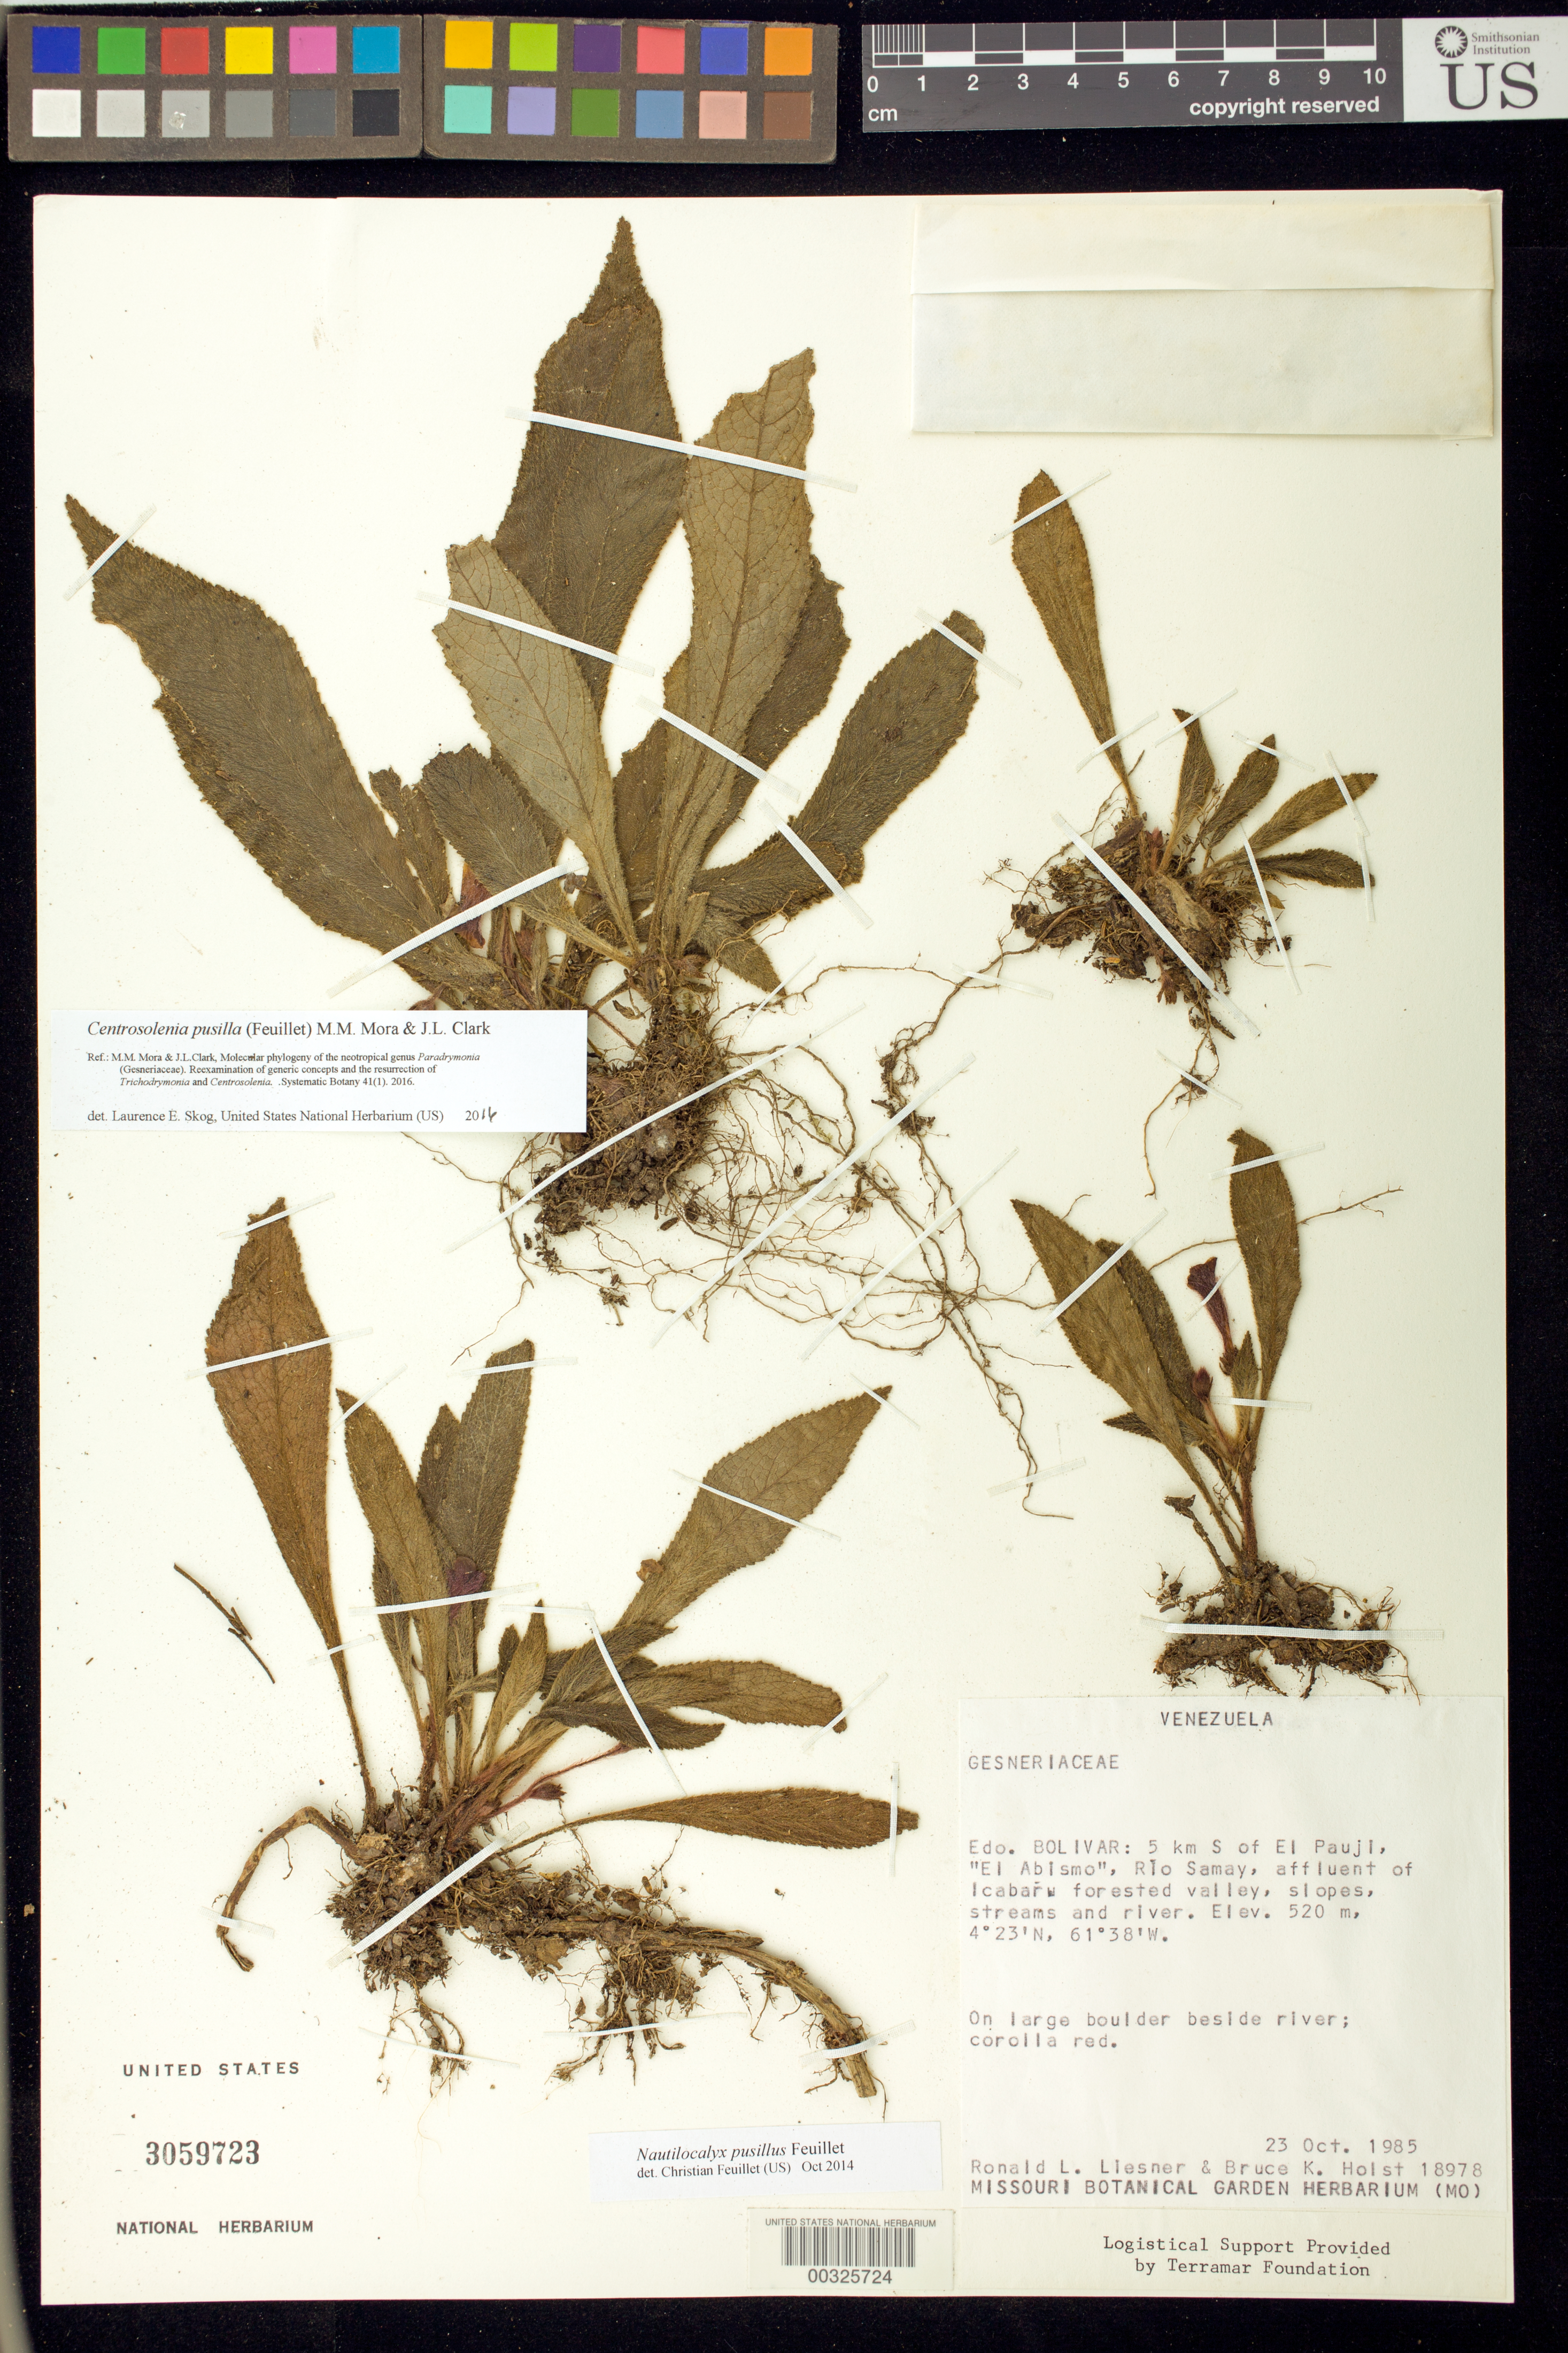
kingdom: Plantae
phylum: Tracheophyta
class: Magnoliopsida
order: Lamiales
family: Gesneriaceae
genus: Centrosolenia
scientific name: Centrosolenia pusilla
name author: (Feuillet) M.M. Mora & J.L. Clark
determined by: Skog, Laurence E.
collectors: R. L. Liesner & B. Holst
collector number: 18978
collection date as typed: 23 Oct 1985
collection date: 1985-10-23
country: Venezuela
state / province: Bolívar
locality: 5 km S of El Pauji, "El Abismo", Rio Samay, affluent of Icabarw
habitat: Forested valley, slopes, streams and river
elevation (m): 520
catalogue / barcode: US 3059723